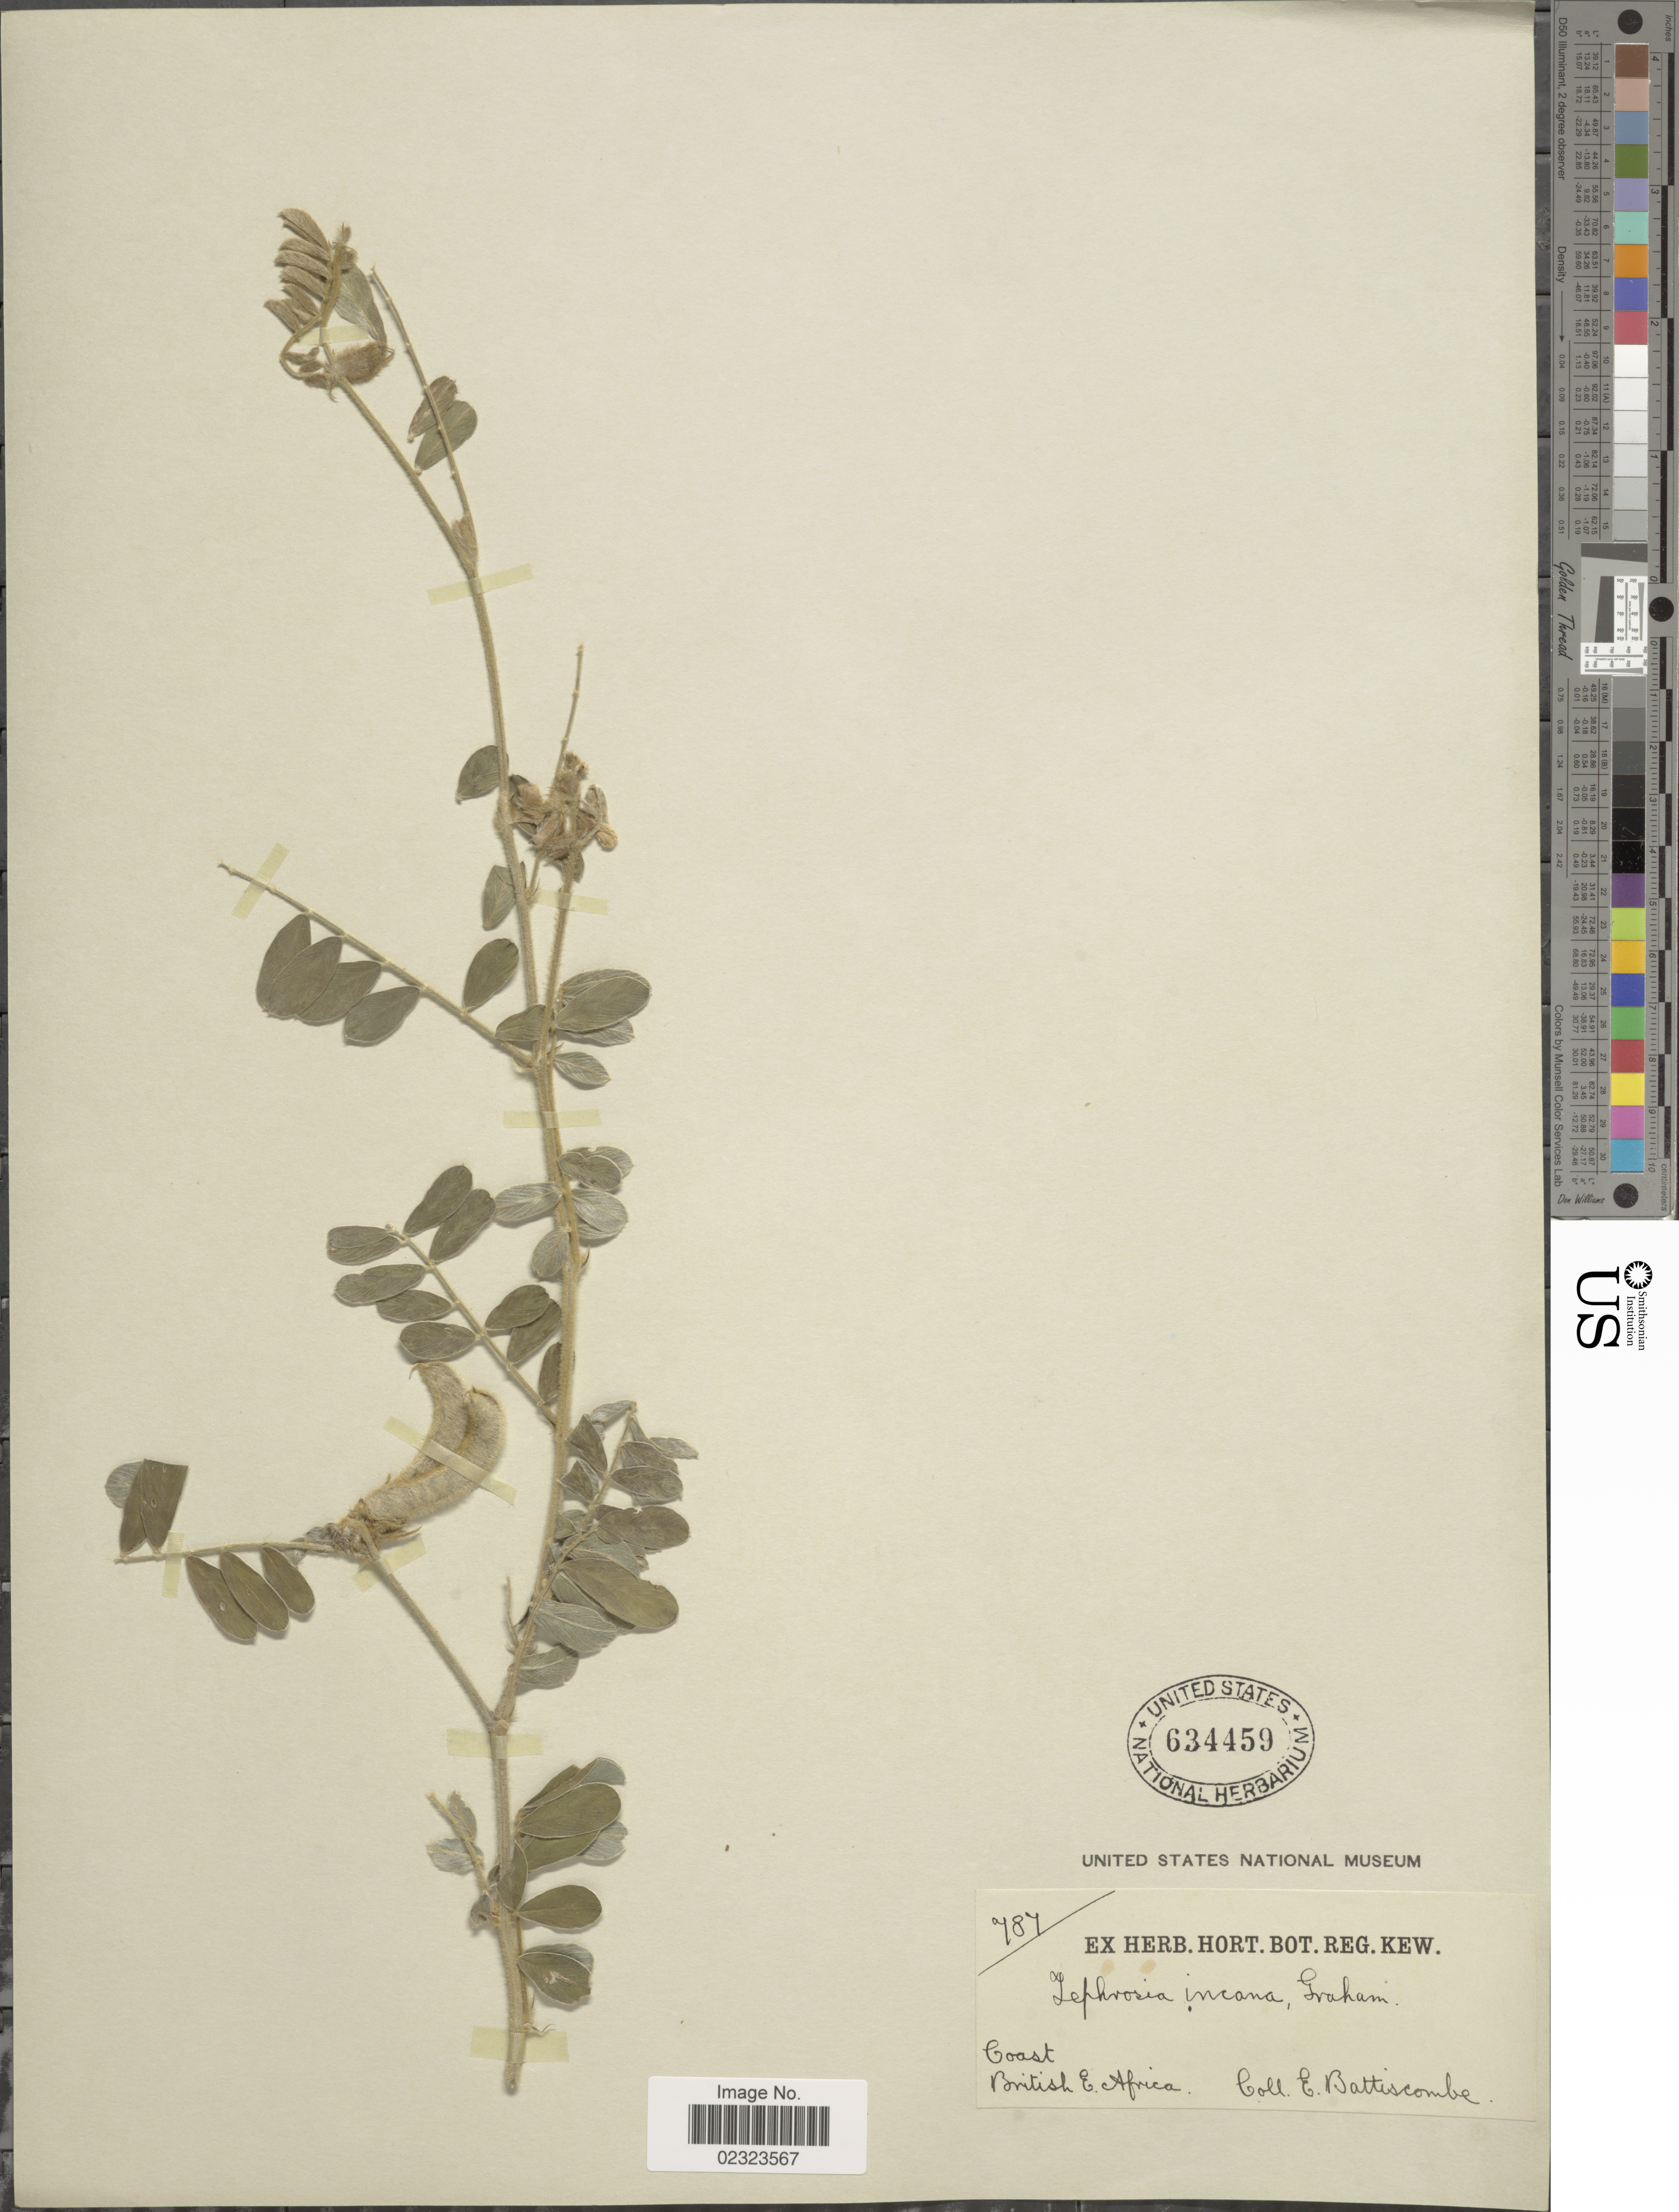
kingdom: Plantae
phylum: Tracheophyta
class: Magnoliopsida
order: Fabales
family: Fabaceae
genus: Tephrosia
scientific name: Tephrosia incana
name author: (Roxb.) Graham ex Wight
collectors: E. Battiscombe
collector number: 787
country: Kenya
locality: British E. Africa, Coast.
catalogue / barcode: US 634459